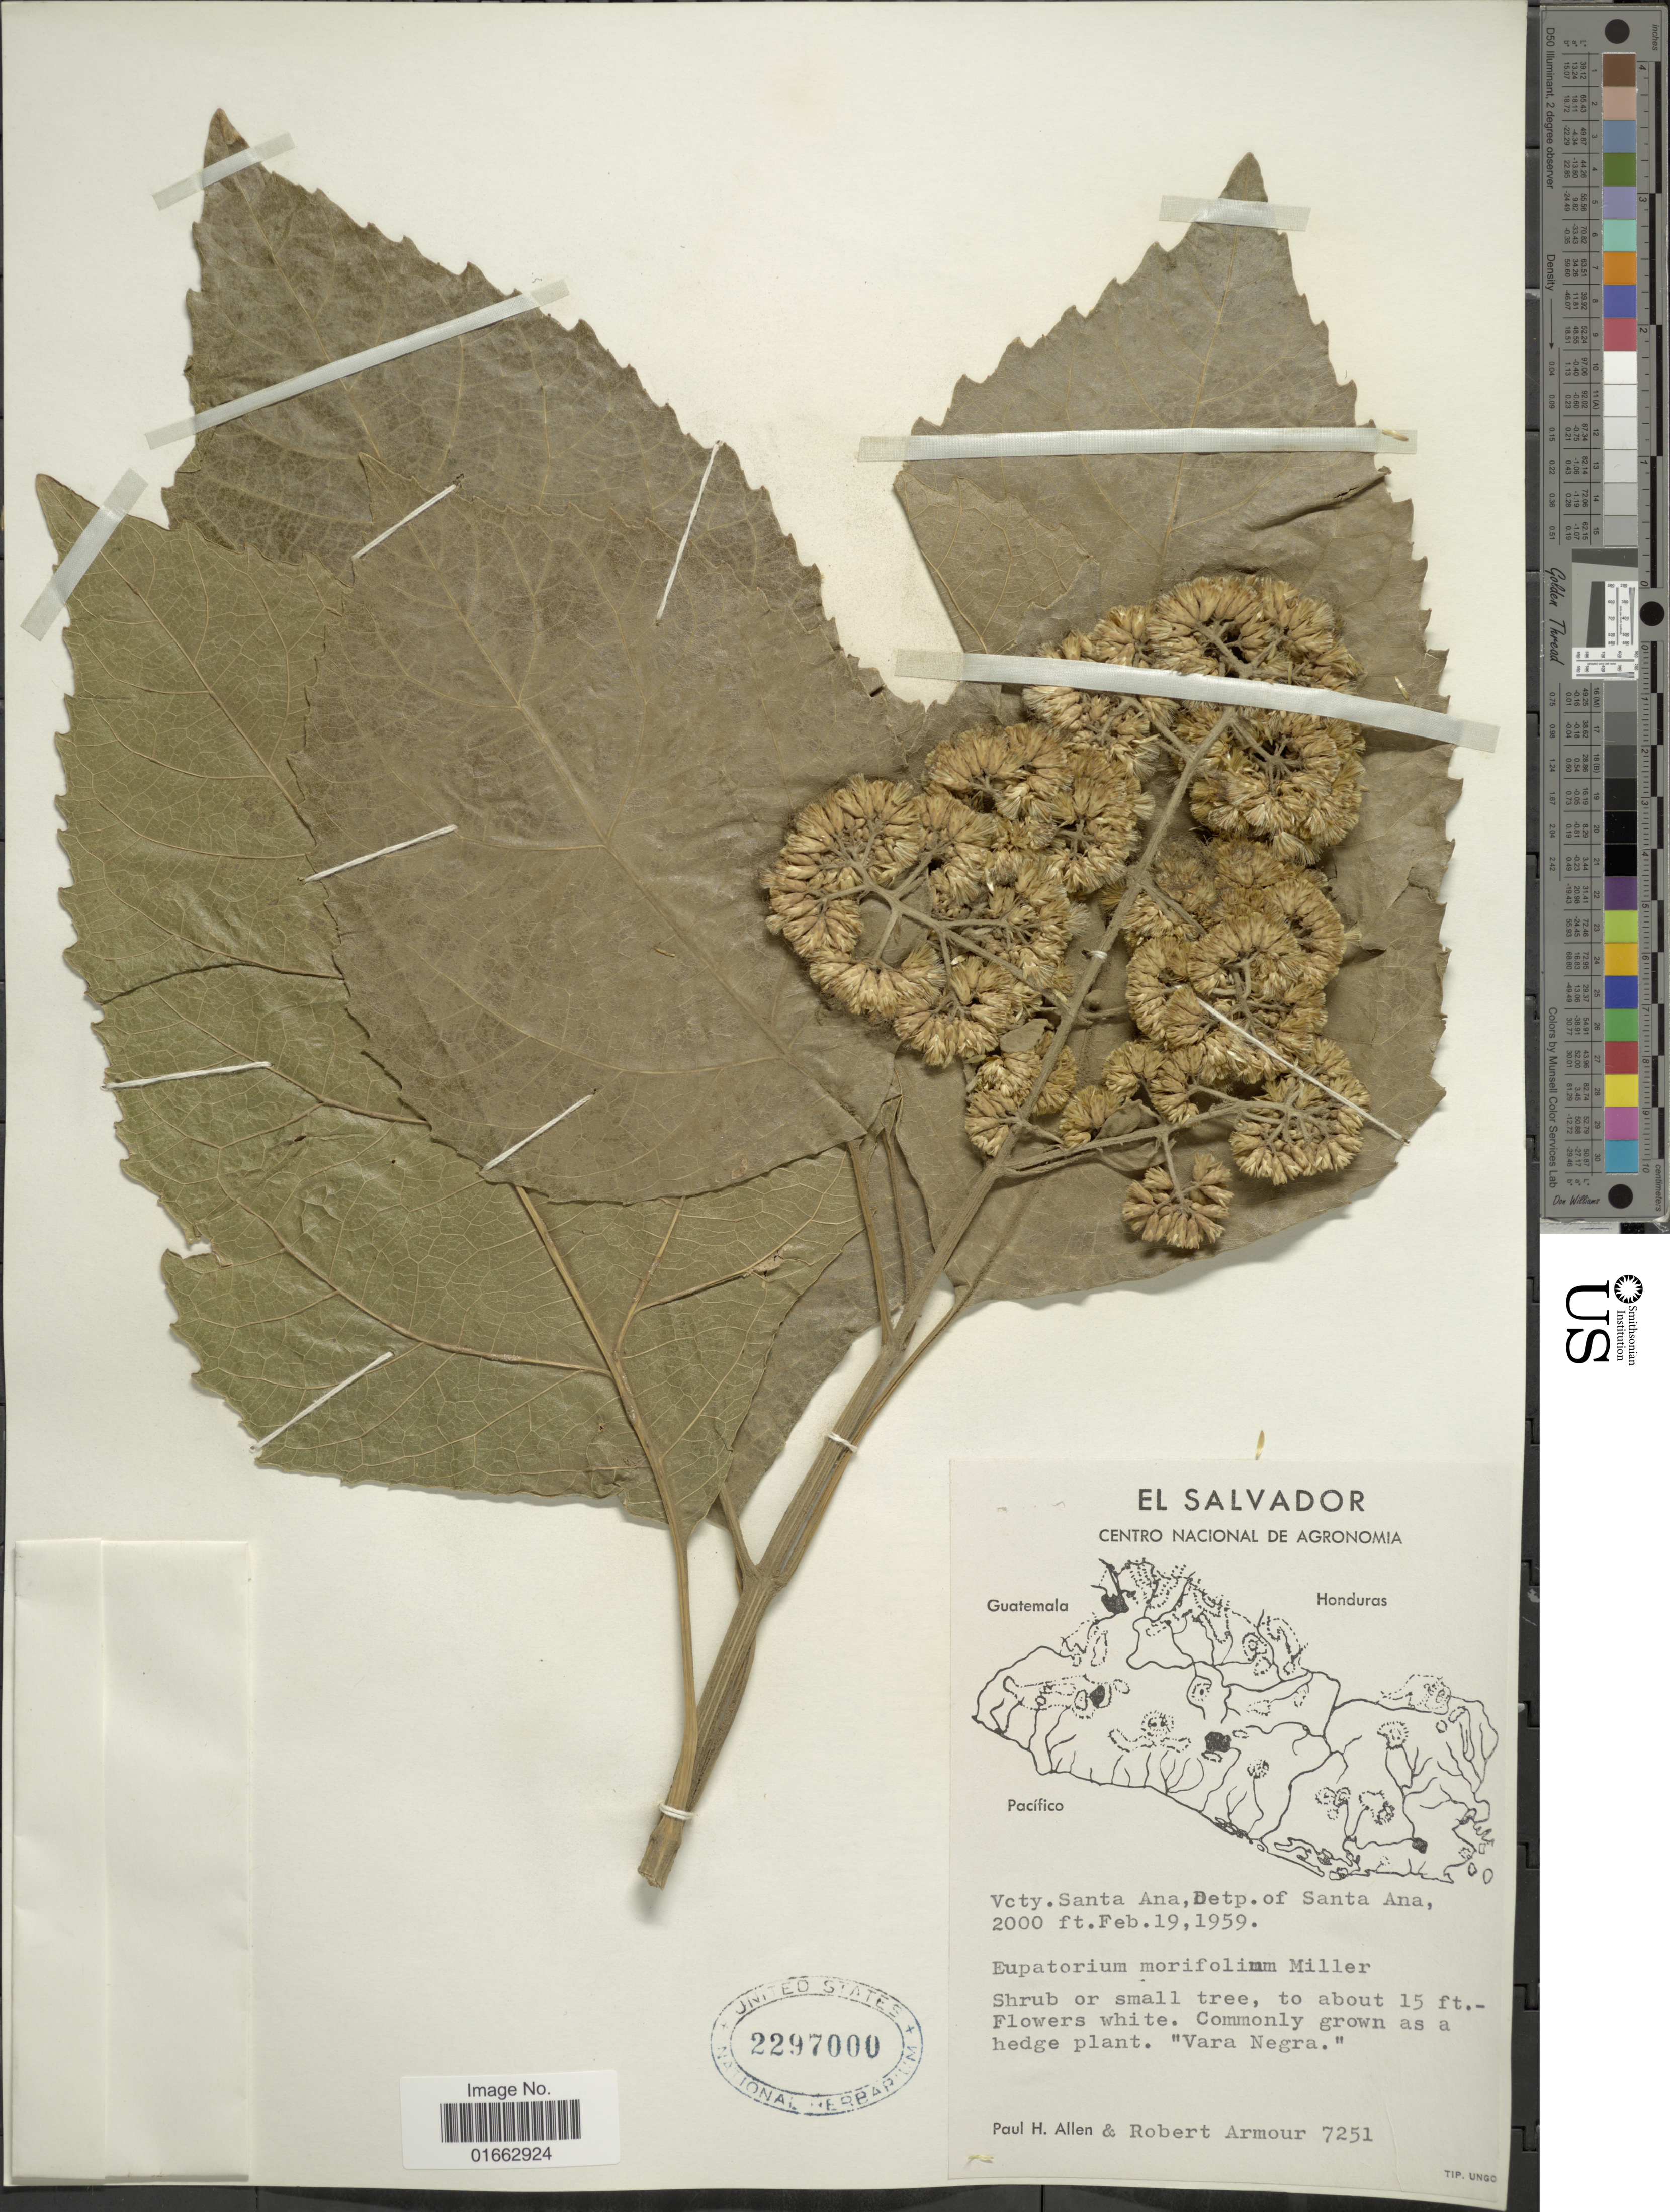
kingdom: Plantae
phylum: Tracheophyta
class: Magnoliopsida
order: Asterales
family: Asteraceae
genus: Critonia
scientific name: Critonia morifolia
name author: (Mill.) R.M. King & H. Rob.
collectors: P. H. Allen & R. Armour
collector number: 7251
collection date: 1959-02-19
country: El Salvador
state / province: Santa Ana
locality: Vcty. Santa Ana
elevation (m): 610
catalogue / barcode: US 2297000